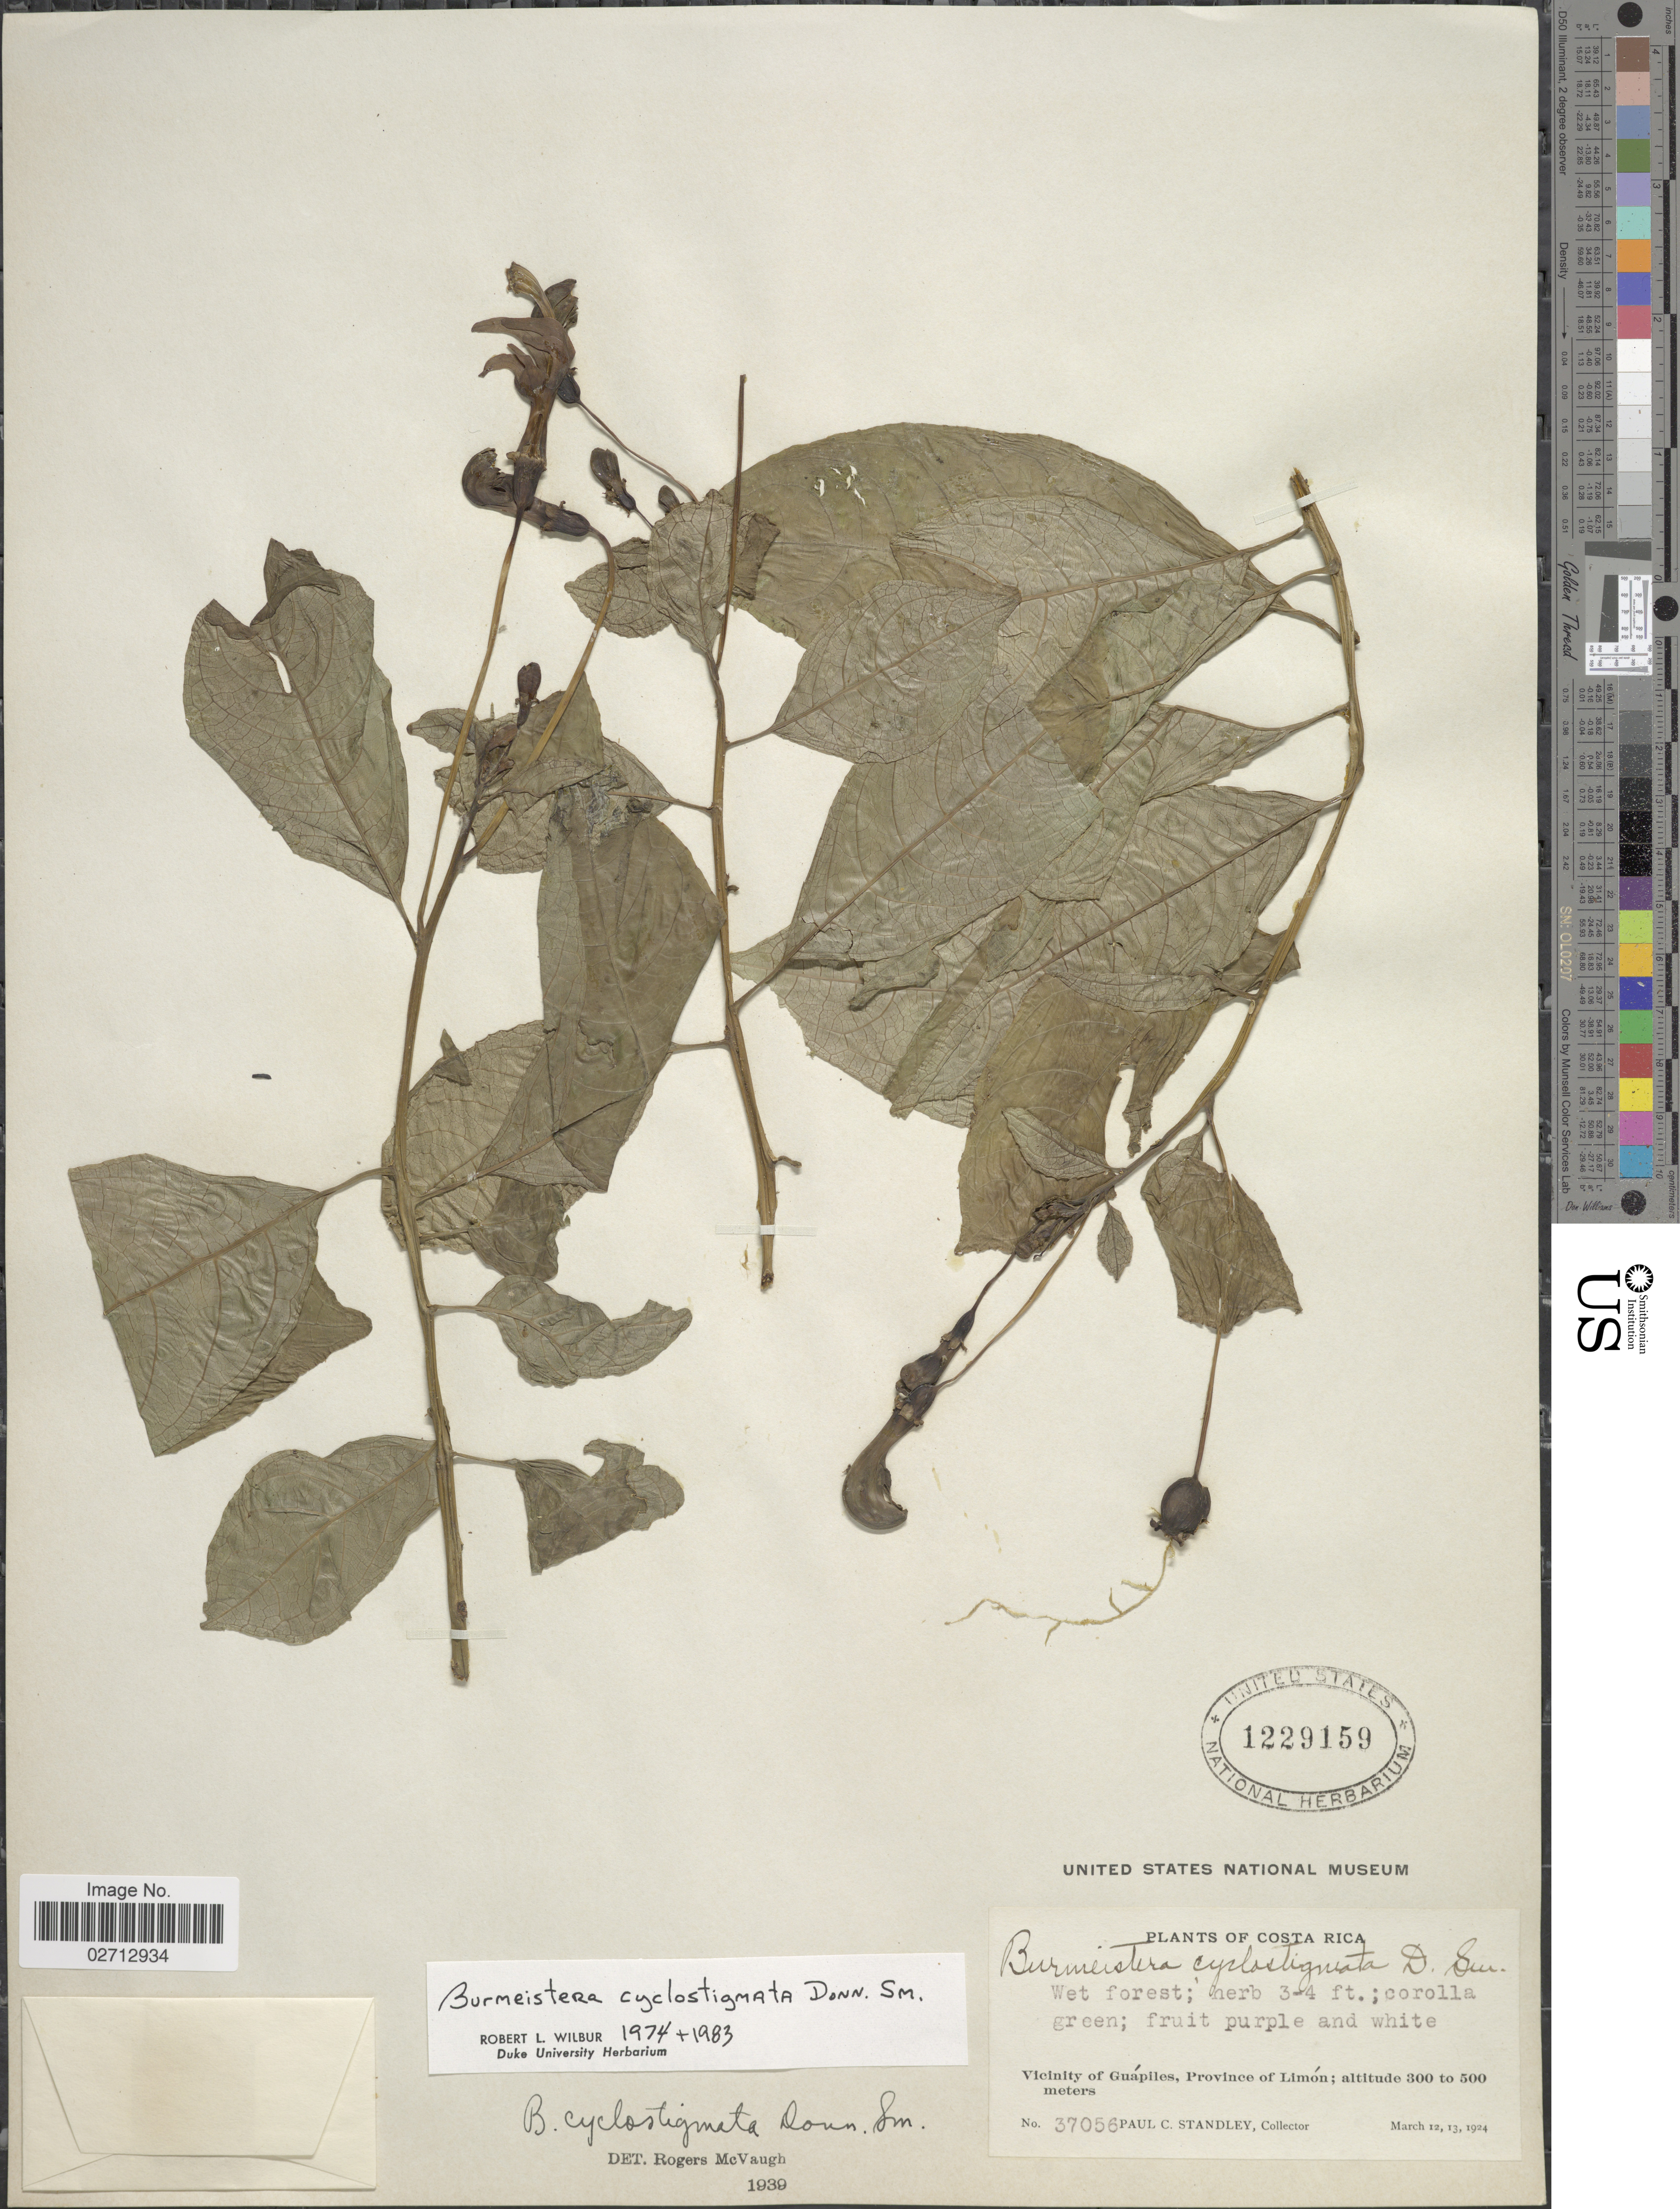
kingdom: Plantae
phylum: Tracheophyta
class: Magnoliopsida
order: Asterales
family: Campanulaceae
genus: Burmeistera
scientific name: Burmeistera cyclostigmata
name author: Donn. Sm.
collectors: P. C. Standley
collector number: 37056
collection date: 1924-03-12/1924-03-13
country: Costa Rica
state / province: Limón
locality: Vicinity of Guapiles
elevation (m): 300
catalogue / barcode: US 1229159